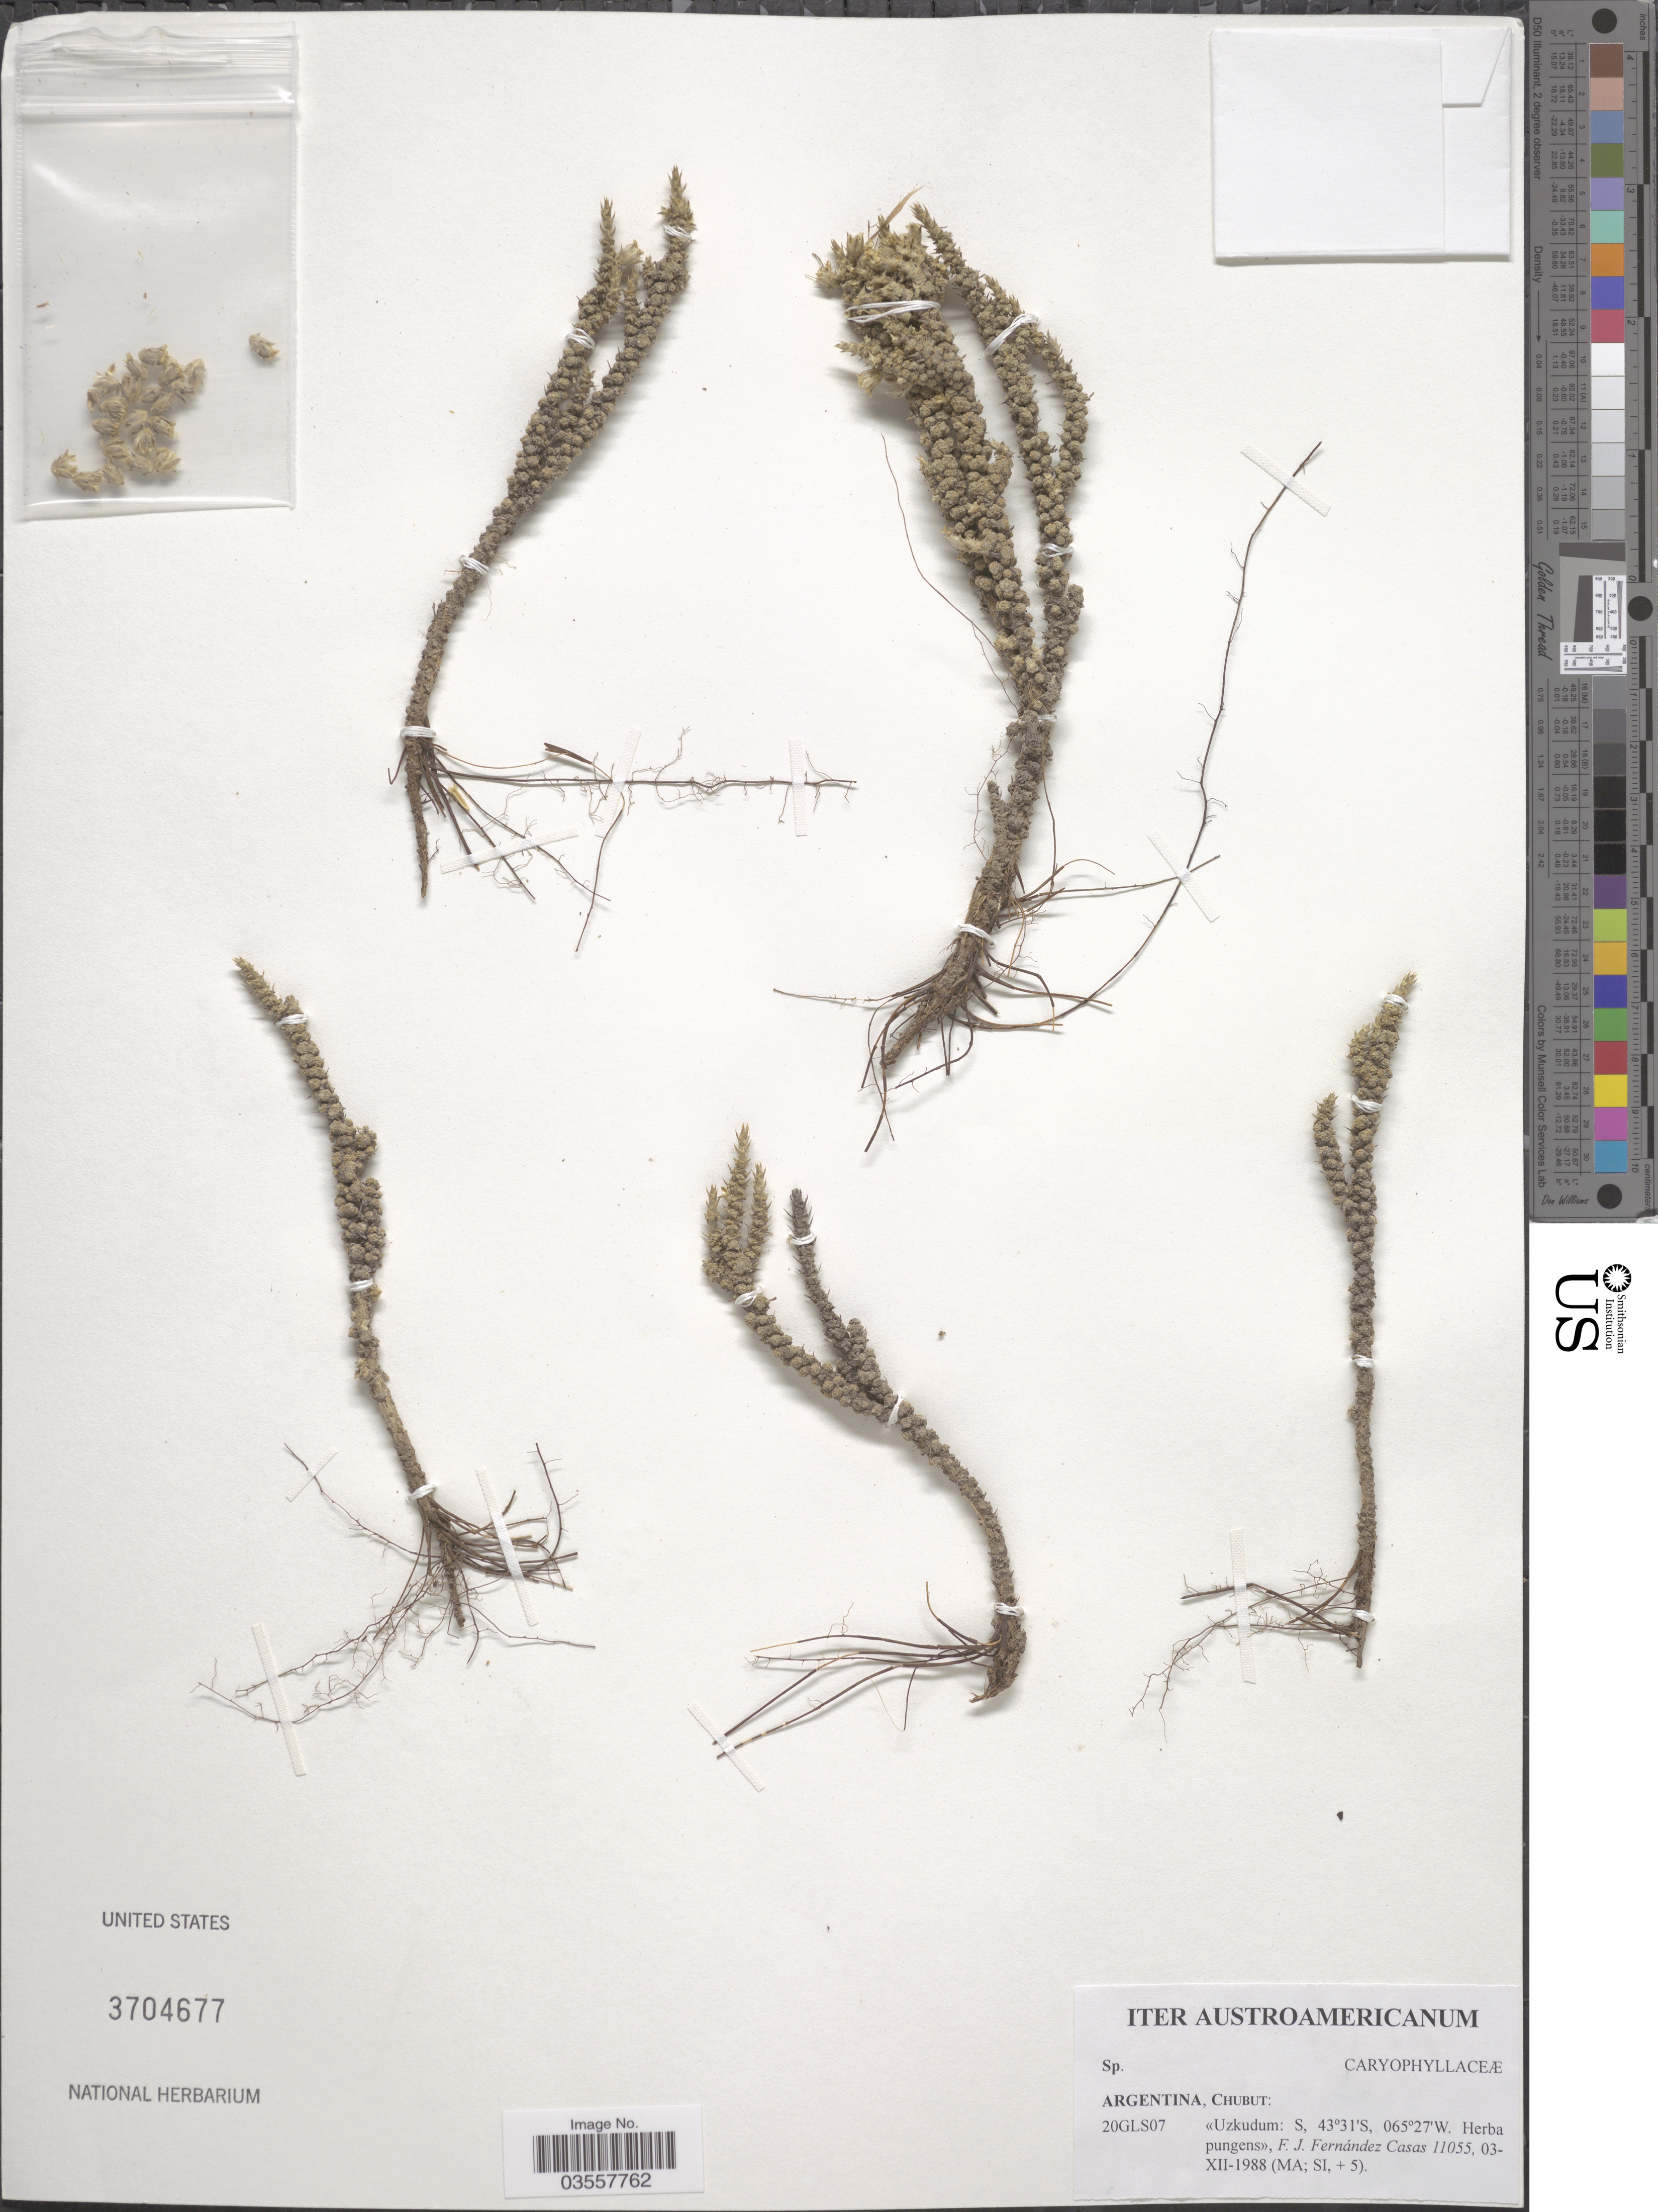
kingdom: Plantae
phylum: Tracheophyta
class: Magnoliopsida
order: Caryophyllales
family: Caryophyllaceae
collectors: F. J. Fernández Casas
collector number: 11055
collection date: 1988-12-03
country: Argentina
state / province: Chubut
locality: «Uzkudum: S».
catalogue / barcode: US 3704677